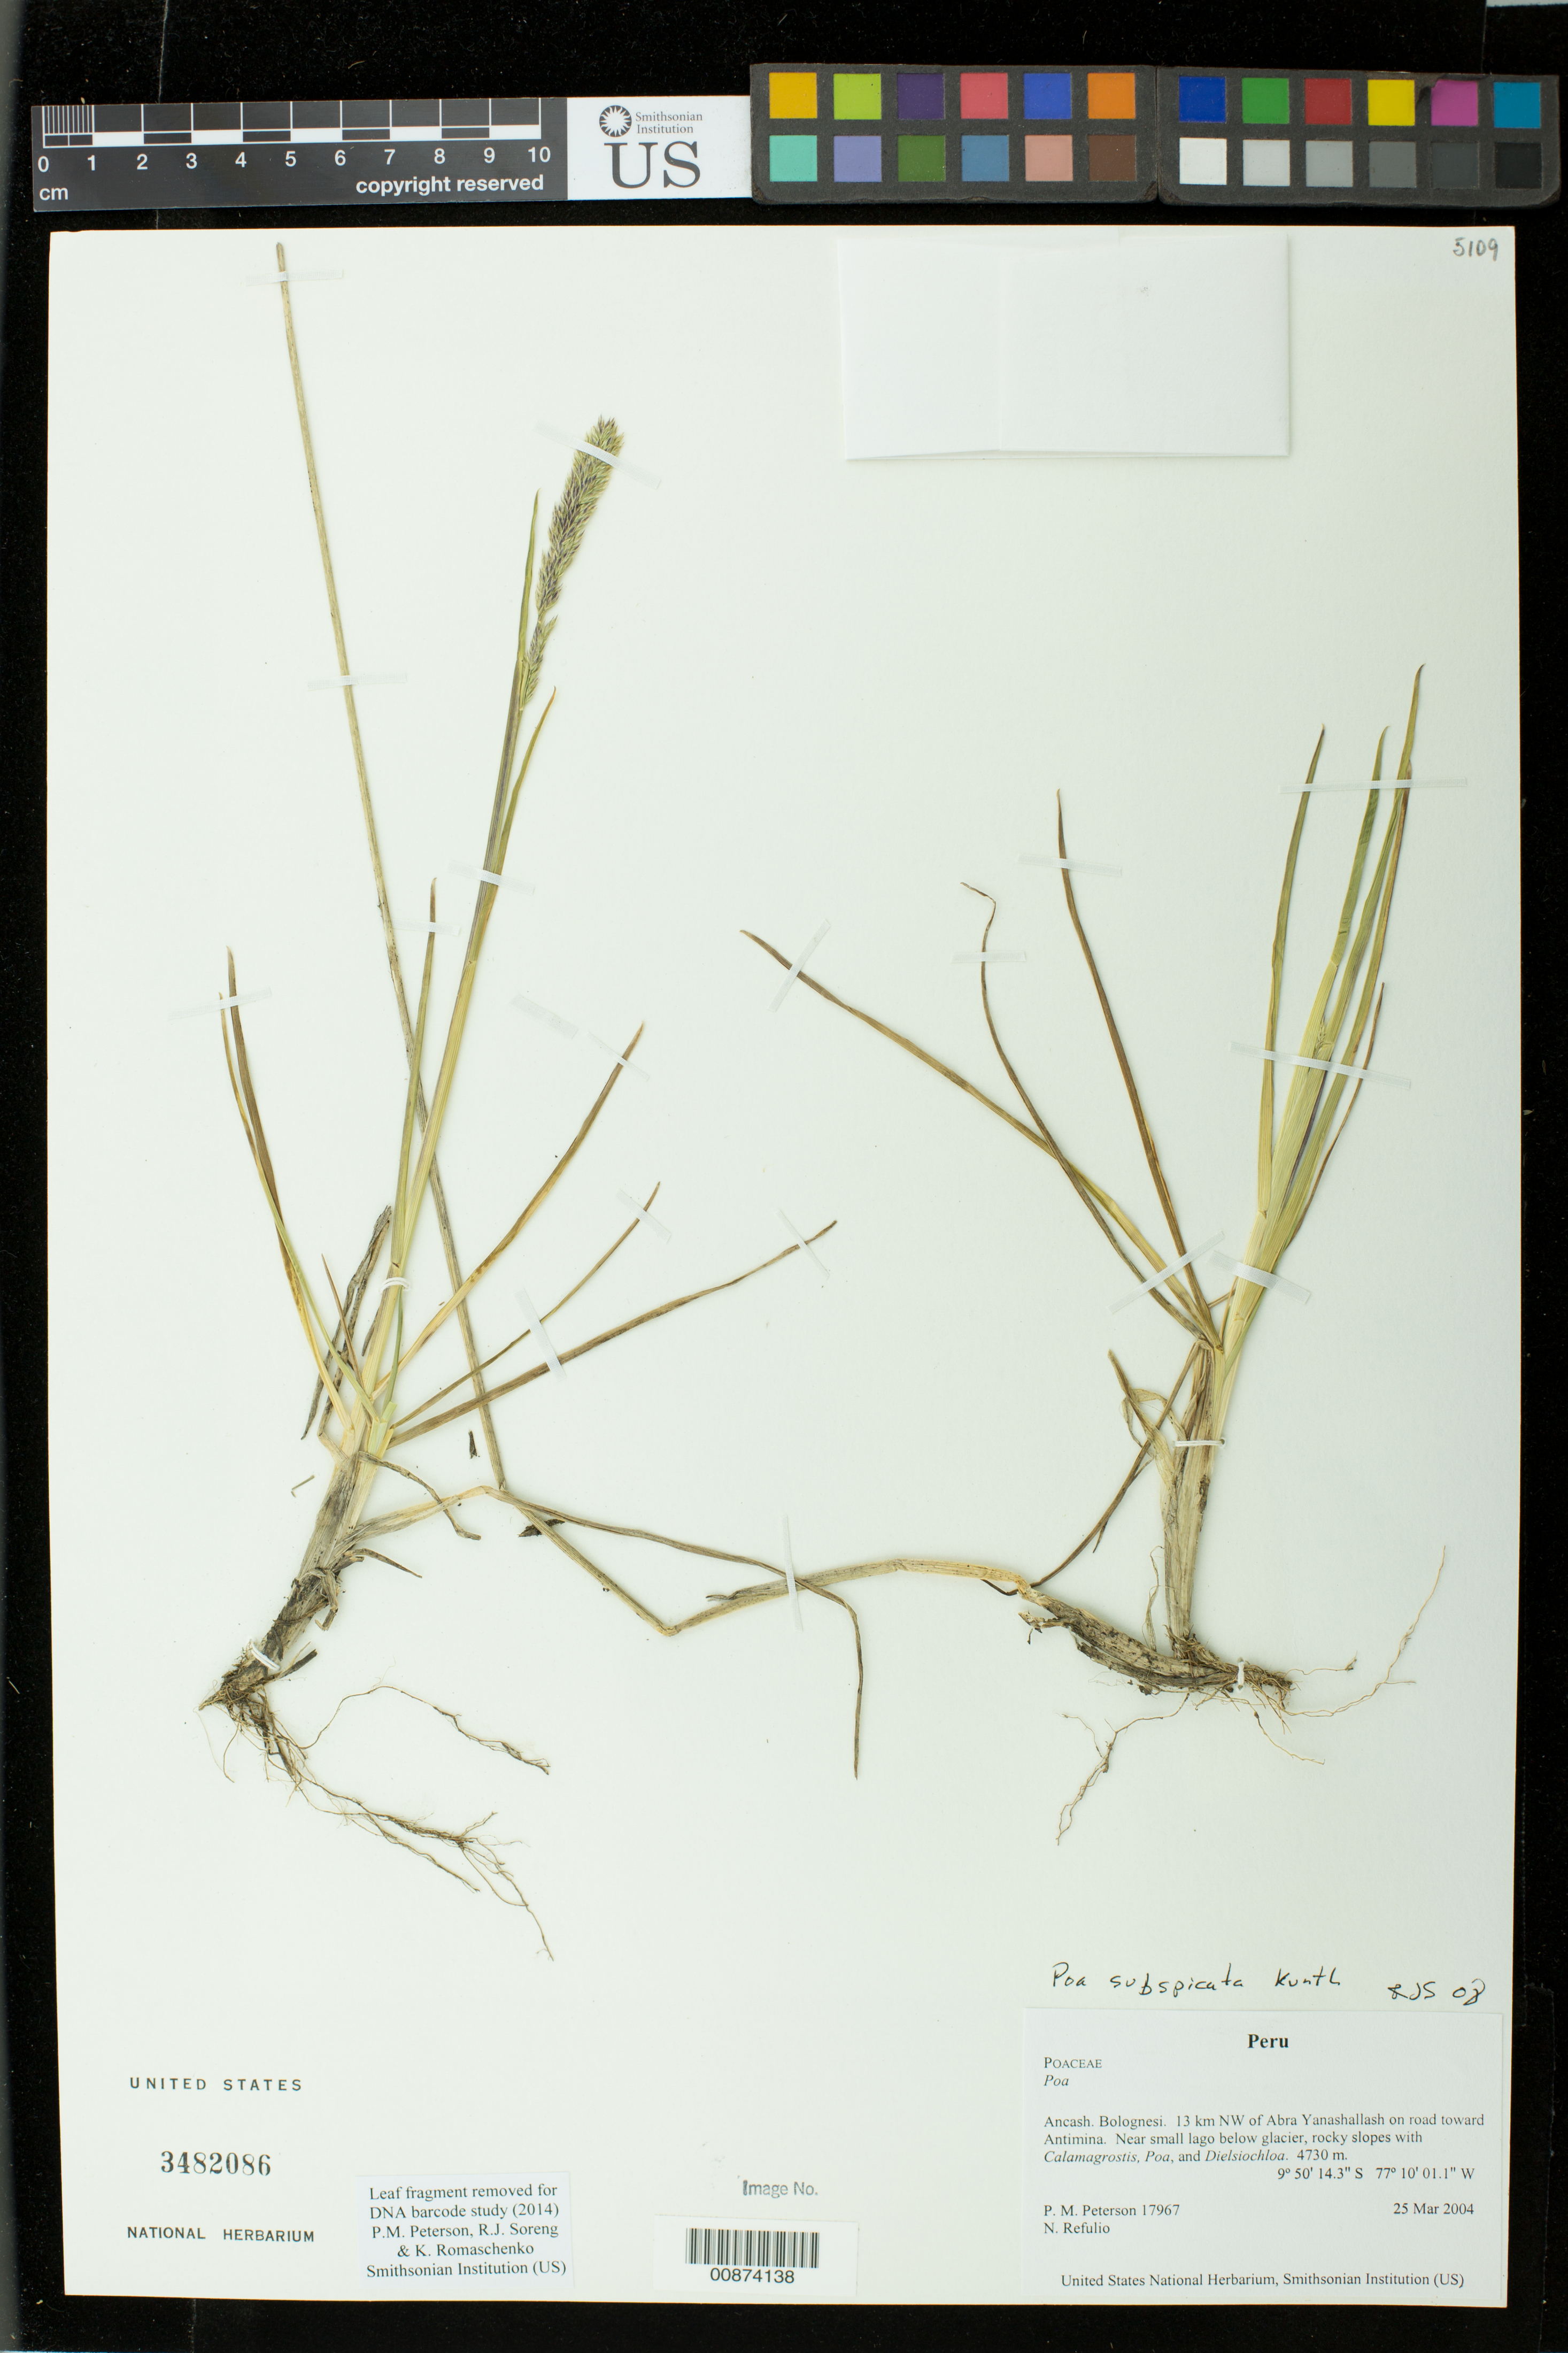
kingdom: Plantae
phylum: Tracheophyta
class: Liliopsida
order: Poales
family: Poaceae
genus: Poa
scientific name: Poa subspicata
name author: (J. Presl) Kunth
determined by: Soreng, Robert J., Research Associate (BOT), Smithsonian Institution - National Museum of Natural History (UNITED STATES)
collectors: P. M. Peterson & N. Refulio-Rodríguez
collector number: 17967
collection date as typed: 25 Mar 2004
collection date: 2004-03-25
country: Peru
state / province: Ancash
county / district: Bolognesi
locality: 13 km NW of Abra Yanashallash on road toward Antimina. Near small lago below glacier, rocky slopes with Calamagrostis, Poa, and Dielsiochloa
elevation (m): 4730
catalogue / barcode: US 3482086